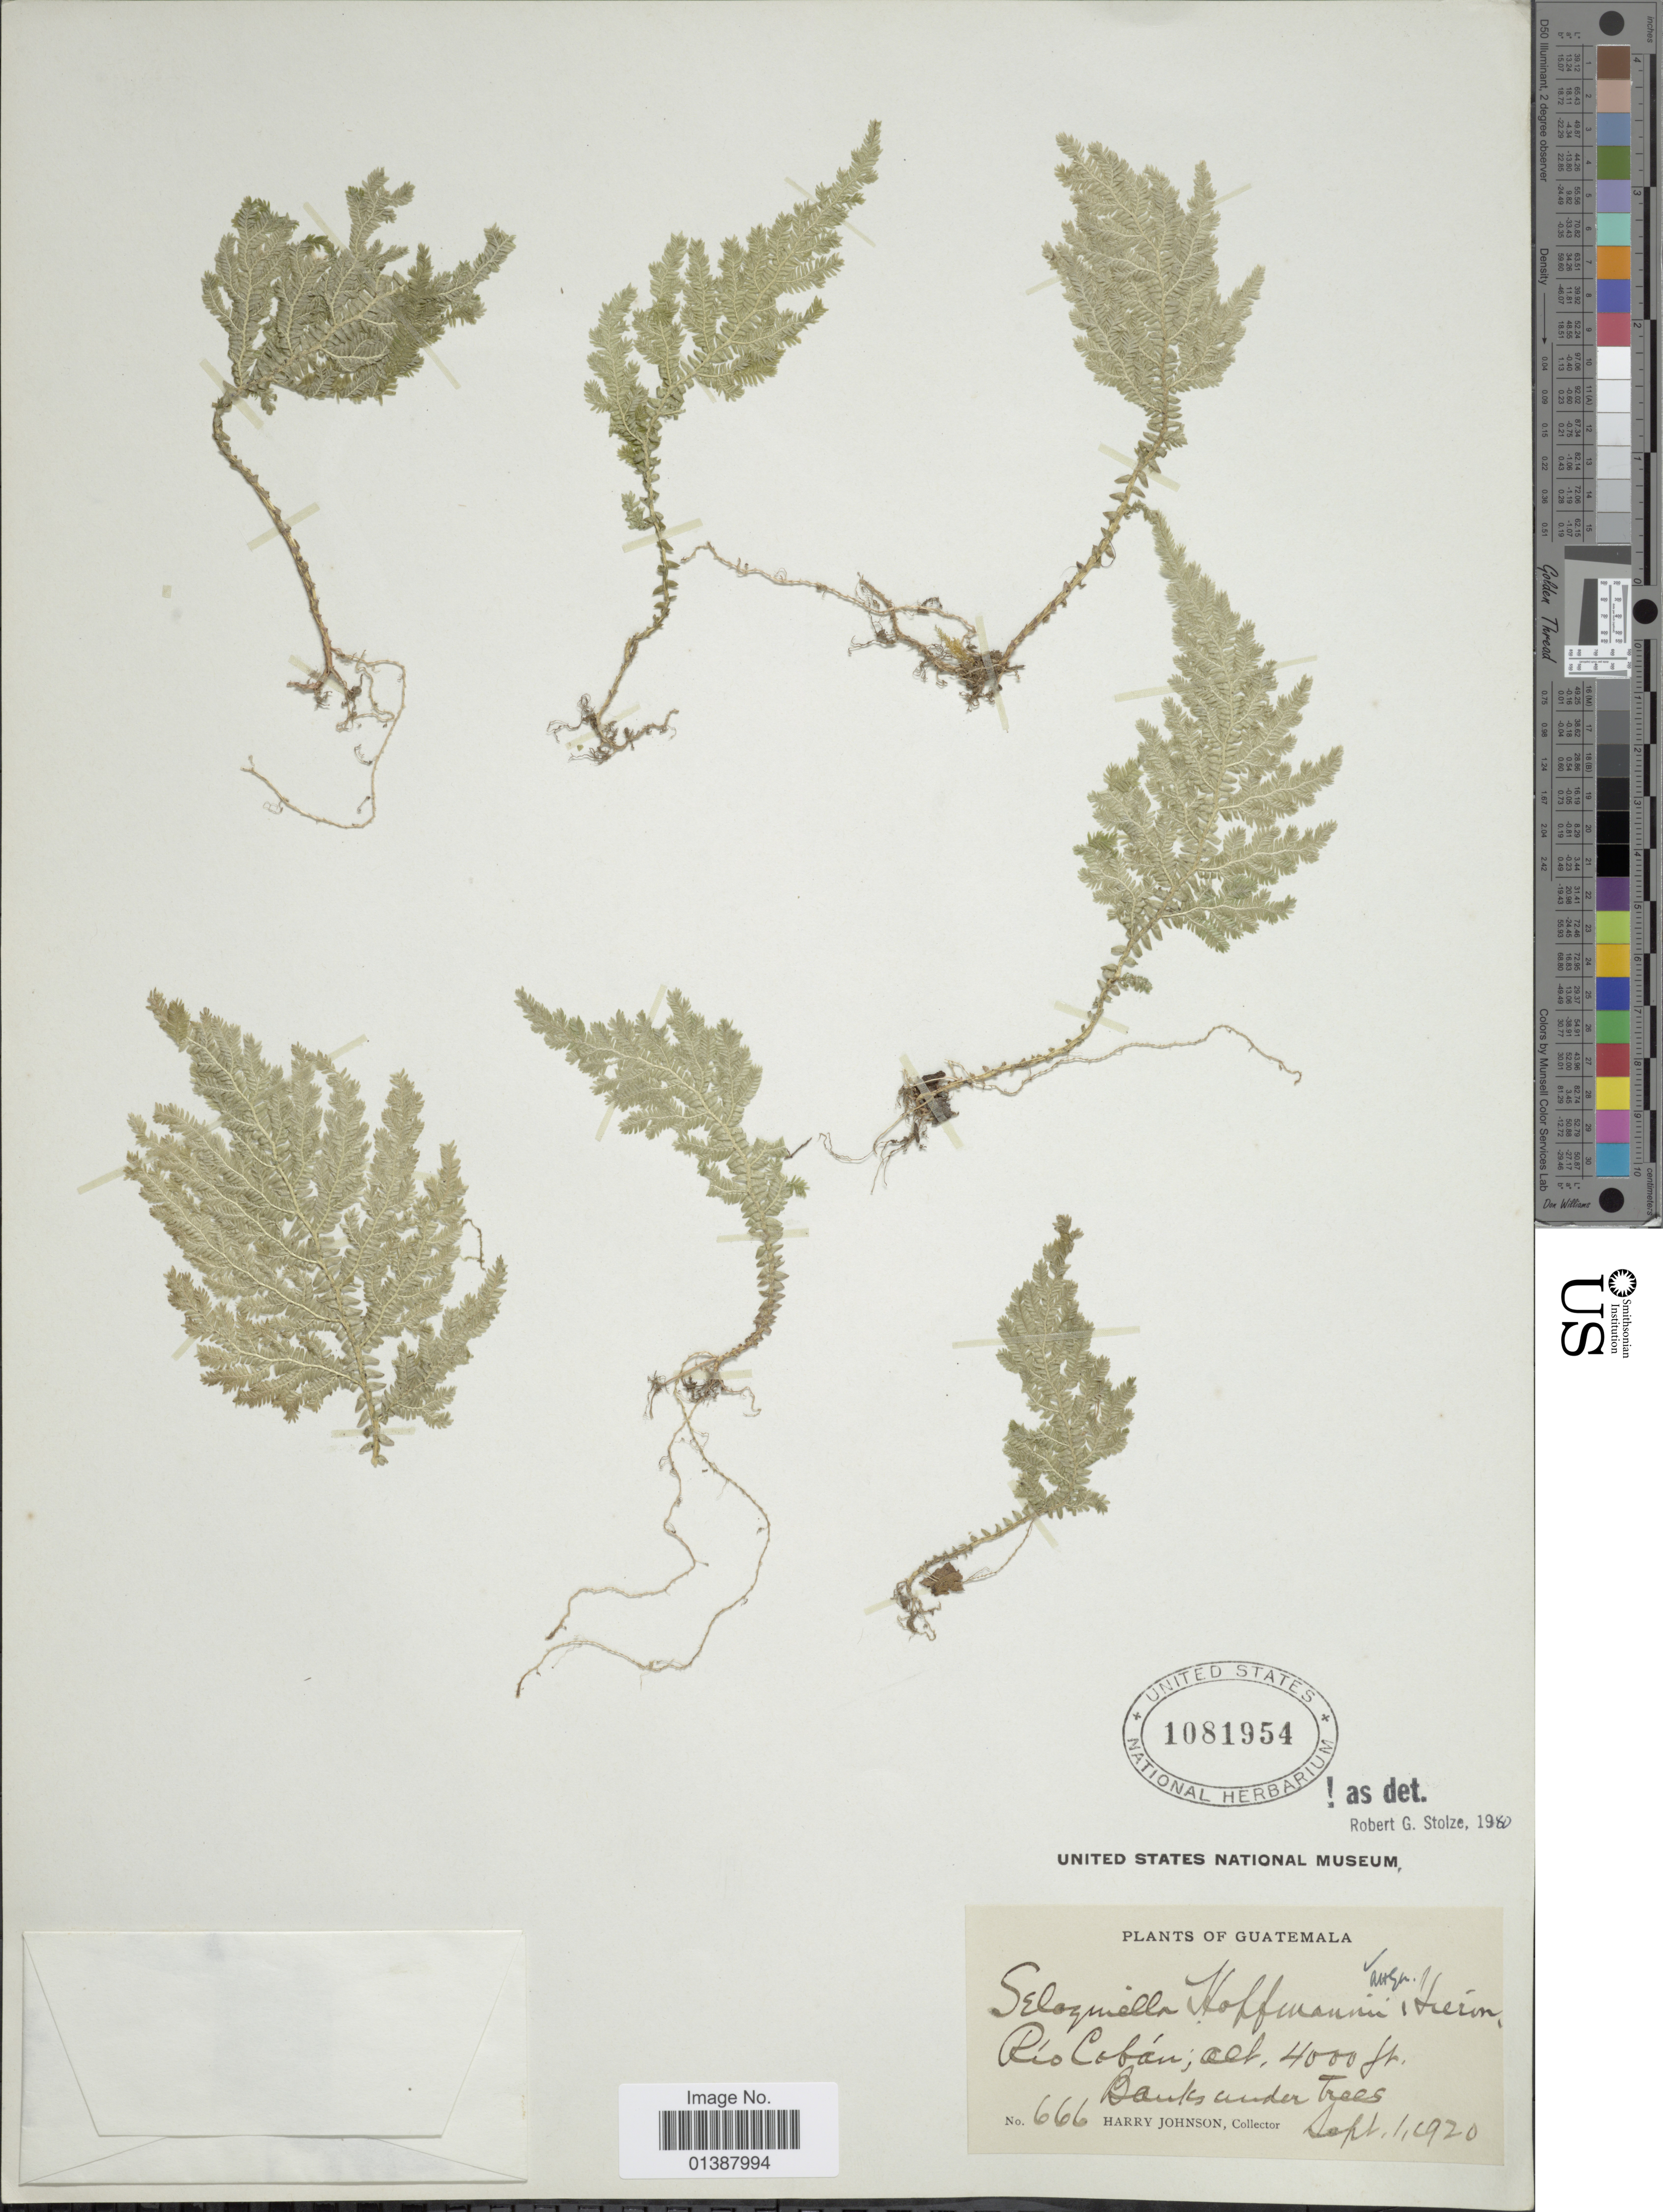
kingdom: Plantae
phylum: Tracheophyta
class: Lycopodiopsida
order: Selaginellales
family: Selaginellaceae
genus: Selaginella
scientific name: Selaginella hoffmannii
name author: Hieron.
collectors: H. Johnson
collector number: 666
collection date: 1920-09-01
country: Guatemala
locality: Rio Coban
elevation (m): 1219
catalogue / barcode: US 1081954